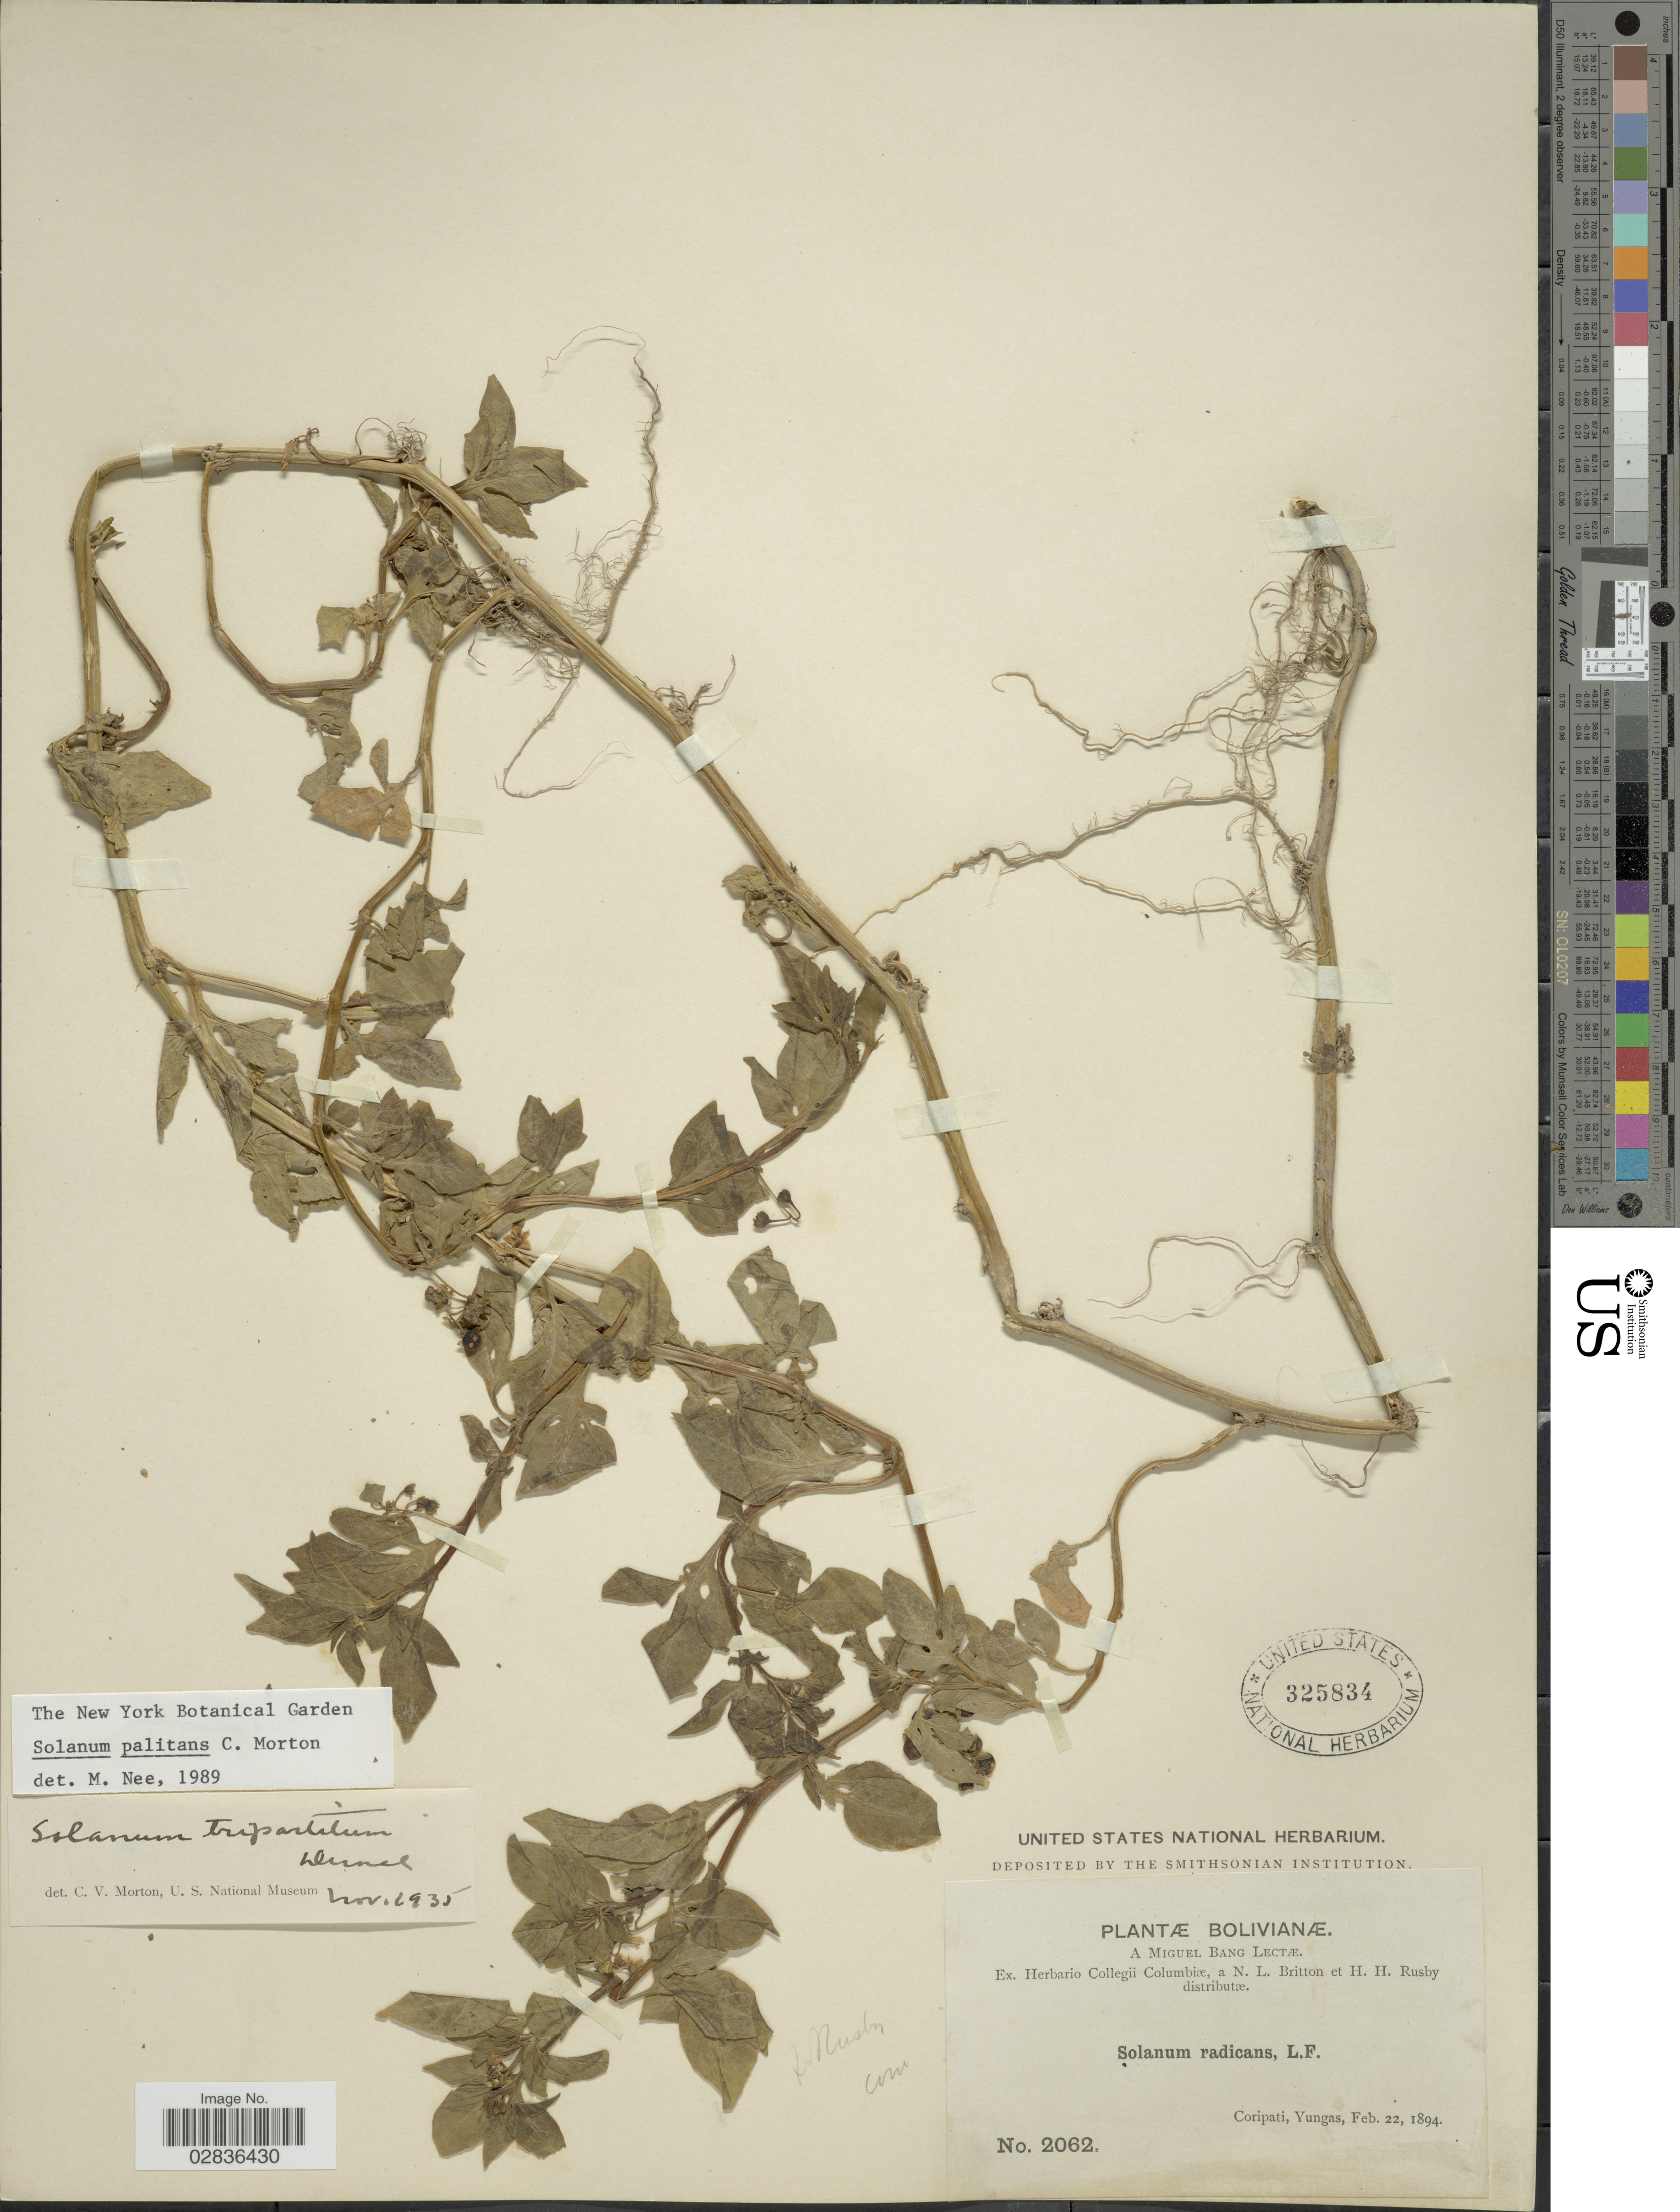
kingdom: Plantae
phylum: Tracheophyta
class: Magnoliopsida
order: Solanales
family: Solanaceae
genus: Solanum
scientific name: Solanum palitans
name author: C.V. Morton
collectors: M. Bang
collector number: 2062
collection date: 1894-02-22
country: Bolivia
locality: Coripati, Yungas.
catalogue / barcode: US 325834